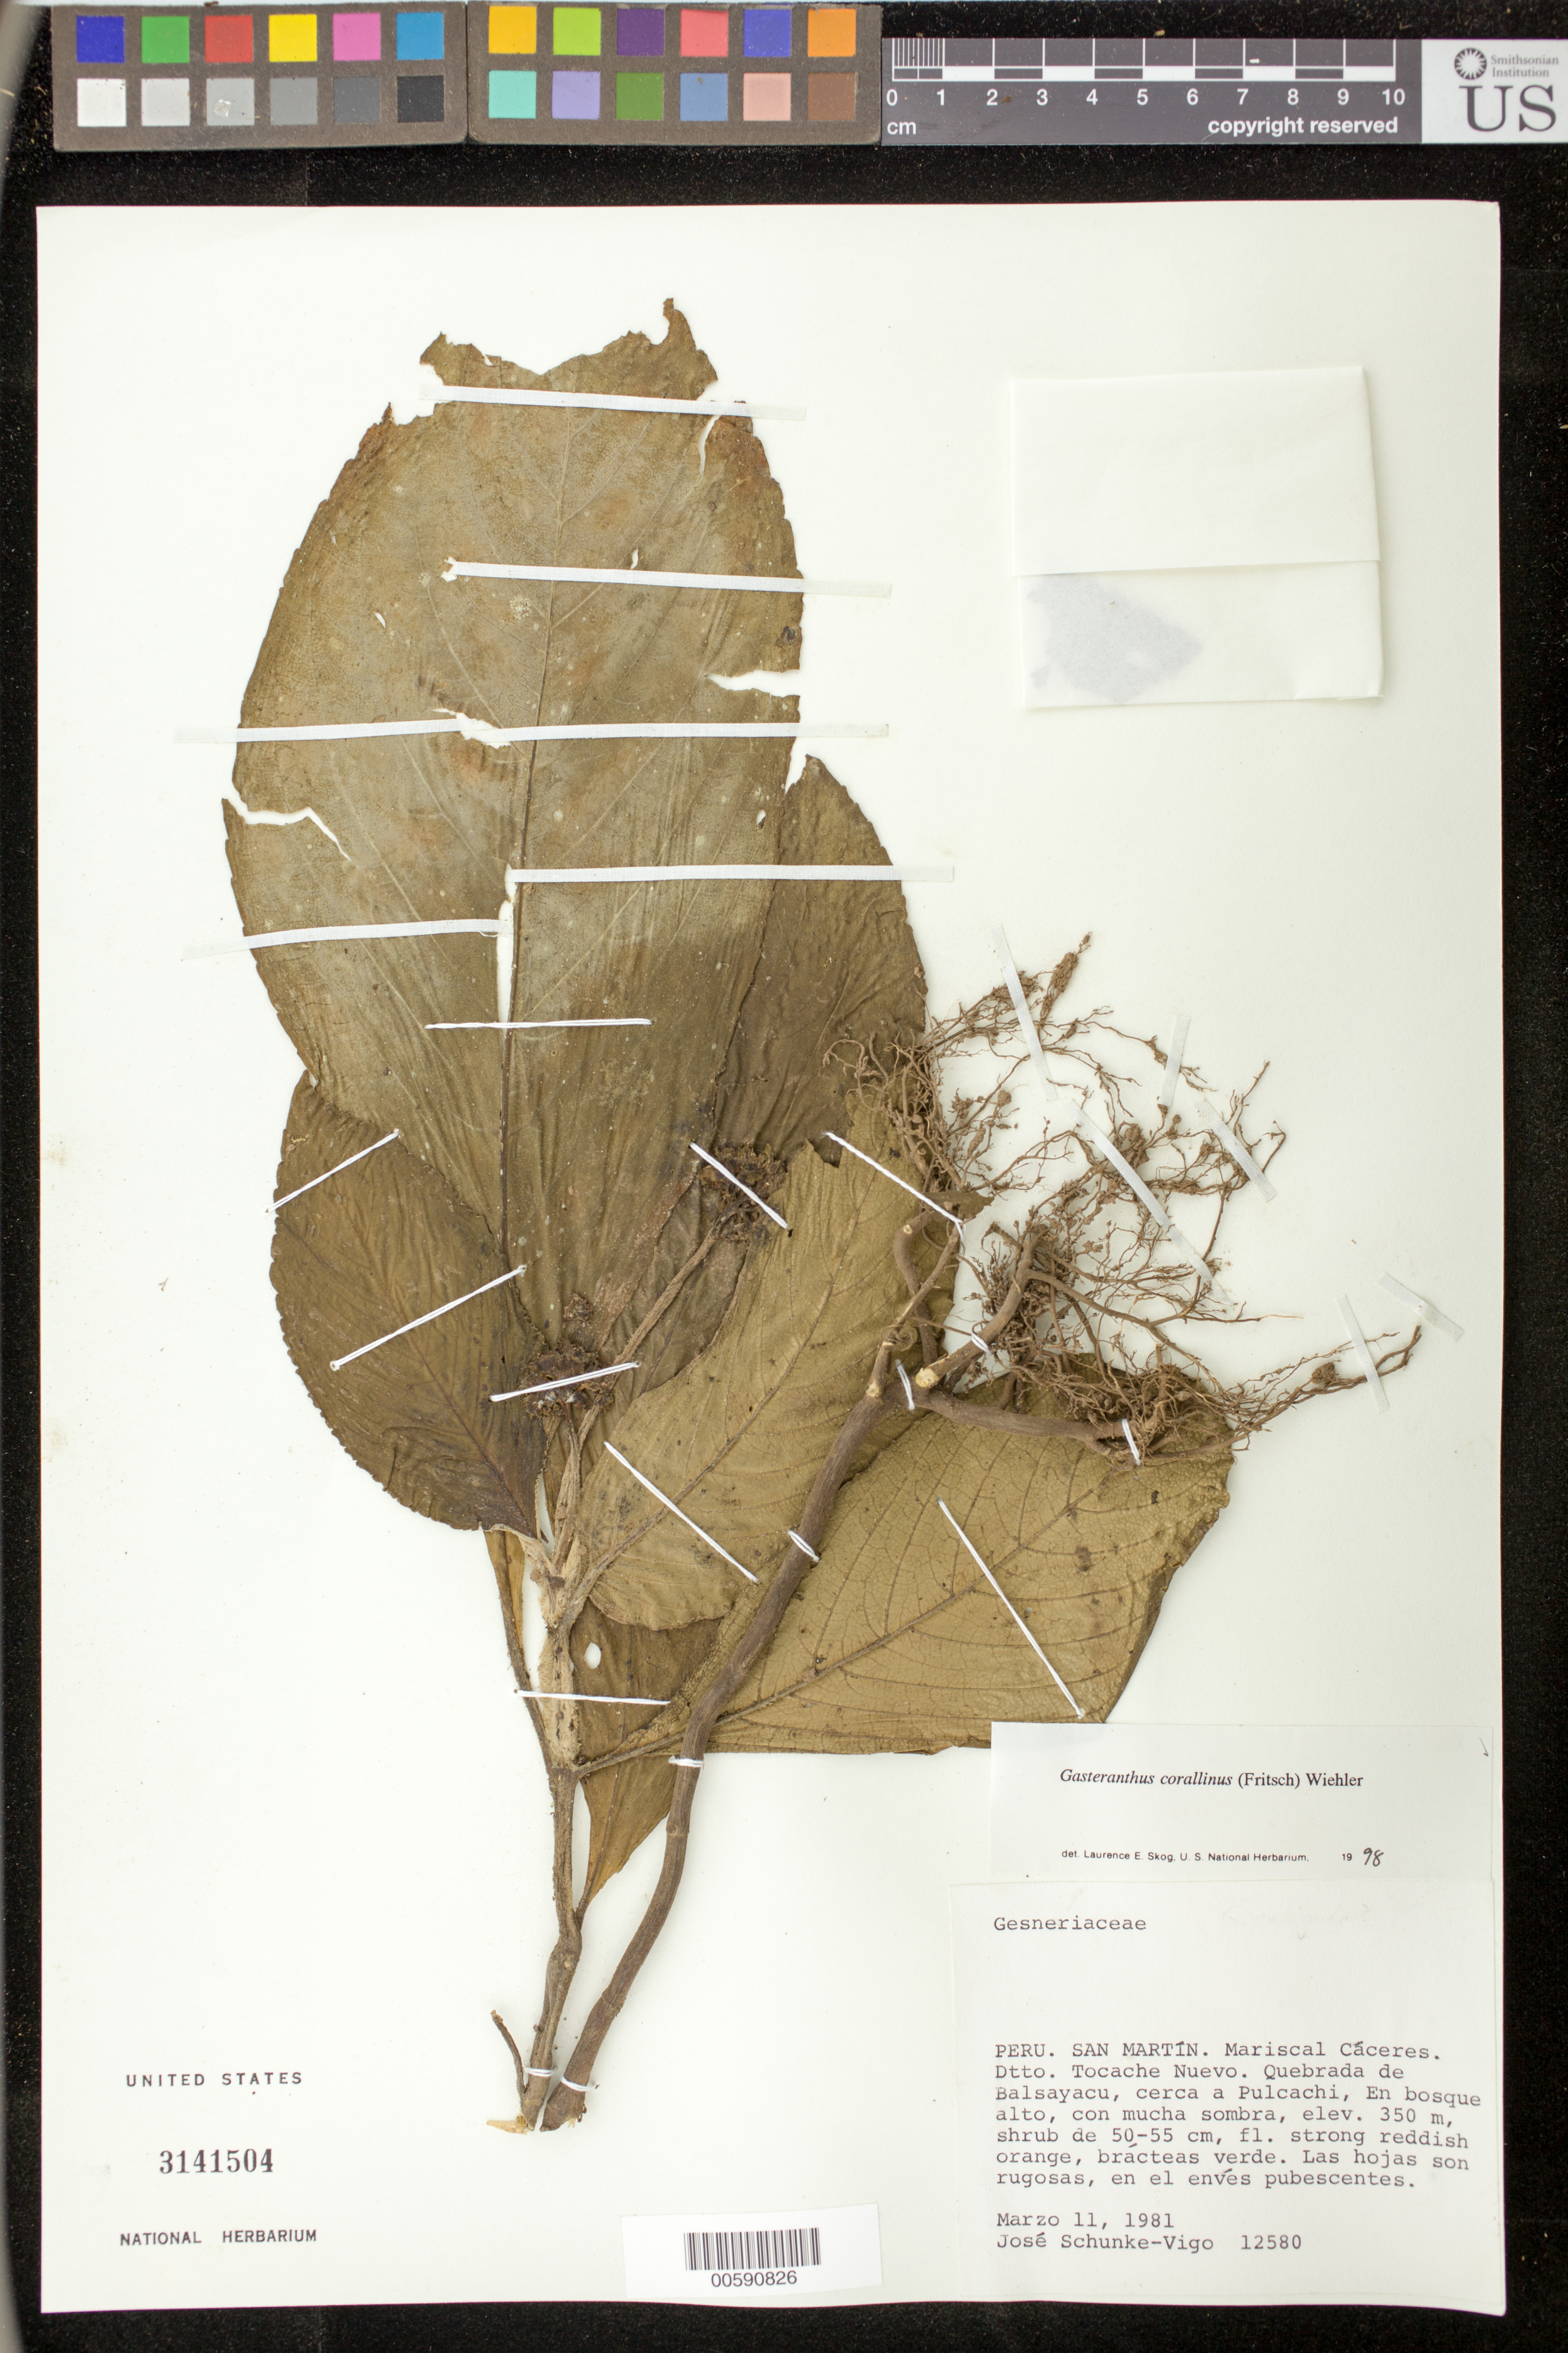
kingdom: Plantae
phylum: Tracheophyta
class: Magnoliopsida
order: Lamiales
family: Gesneriaceae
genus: Gasteranthus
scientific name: Gasteranthus corallinus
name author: (Fritsch) Wiehler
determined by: Skog, Laurence E.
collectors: J. Schunke Vigo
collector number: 12580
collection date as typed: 11 Mar 1981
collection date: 1981-03-11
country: Peru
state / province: San Martín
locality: Prov. Mariscal Cáceres, Dtto. Tocache Nuevo; Quebrada de Balsayacu, cerca a Pulcachi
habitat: en bosque alto, con mucha sombra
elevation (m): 350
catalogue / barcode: US 3141504